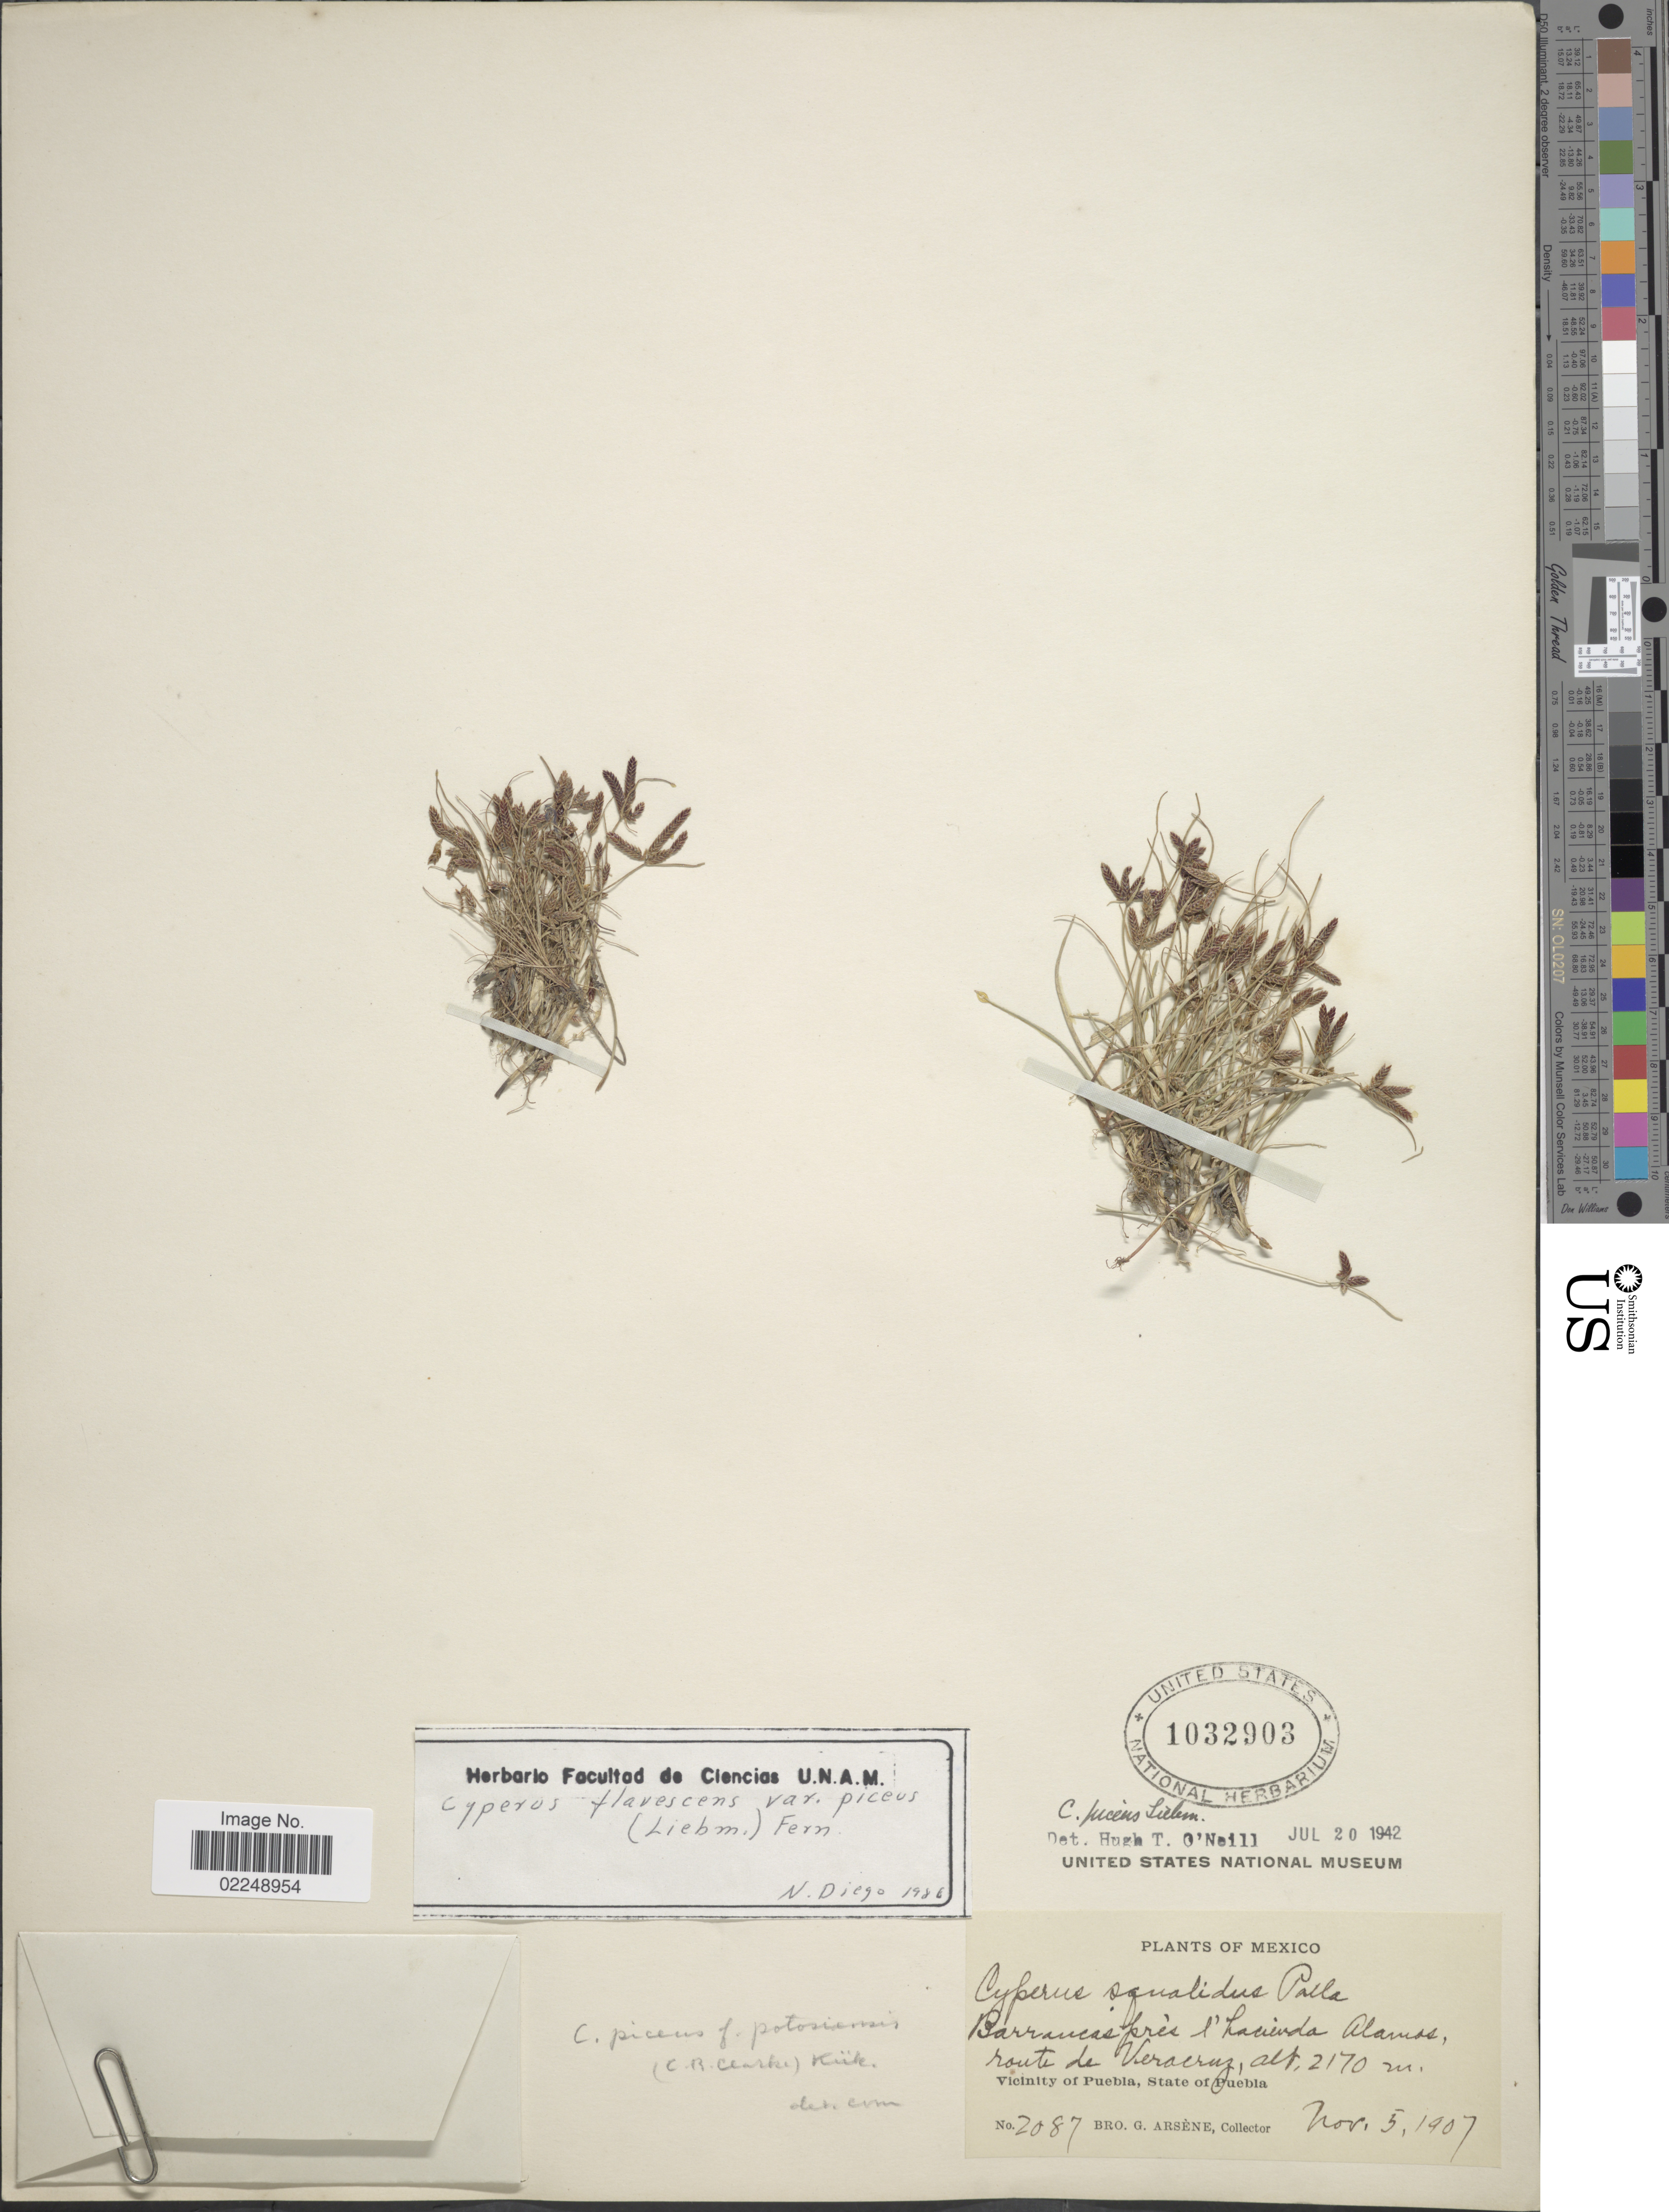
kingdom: Plantae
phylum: Tracheophyta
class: Liliopsida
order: Poales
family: Cyperaceae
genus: Cyperus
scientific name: Cyperus flavescens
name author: L.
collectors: Bro. G. Arsène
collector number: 2087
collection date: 1907-11-05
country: Mexico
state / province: Puebla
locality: Barrancas pres l'hacienda Alamos, route de Veracruz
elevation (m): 2170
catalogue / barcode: US 1032903